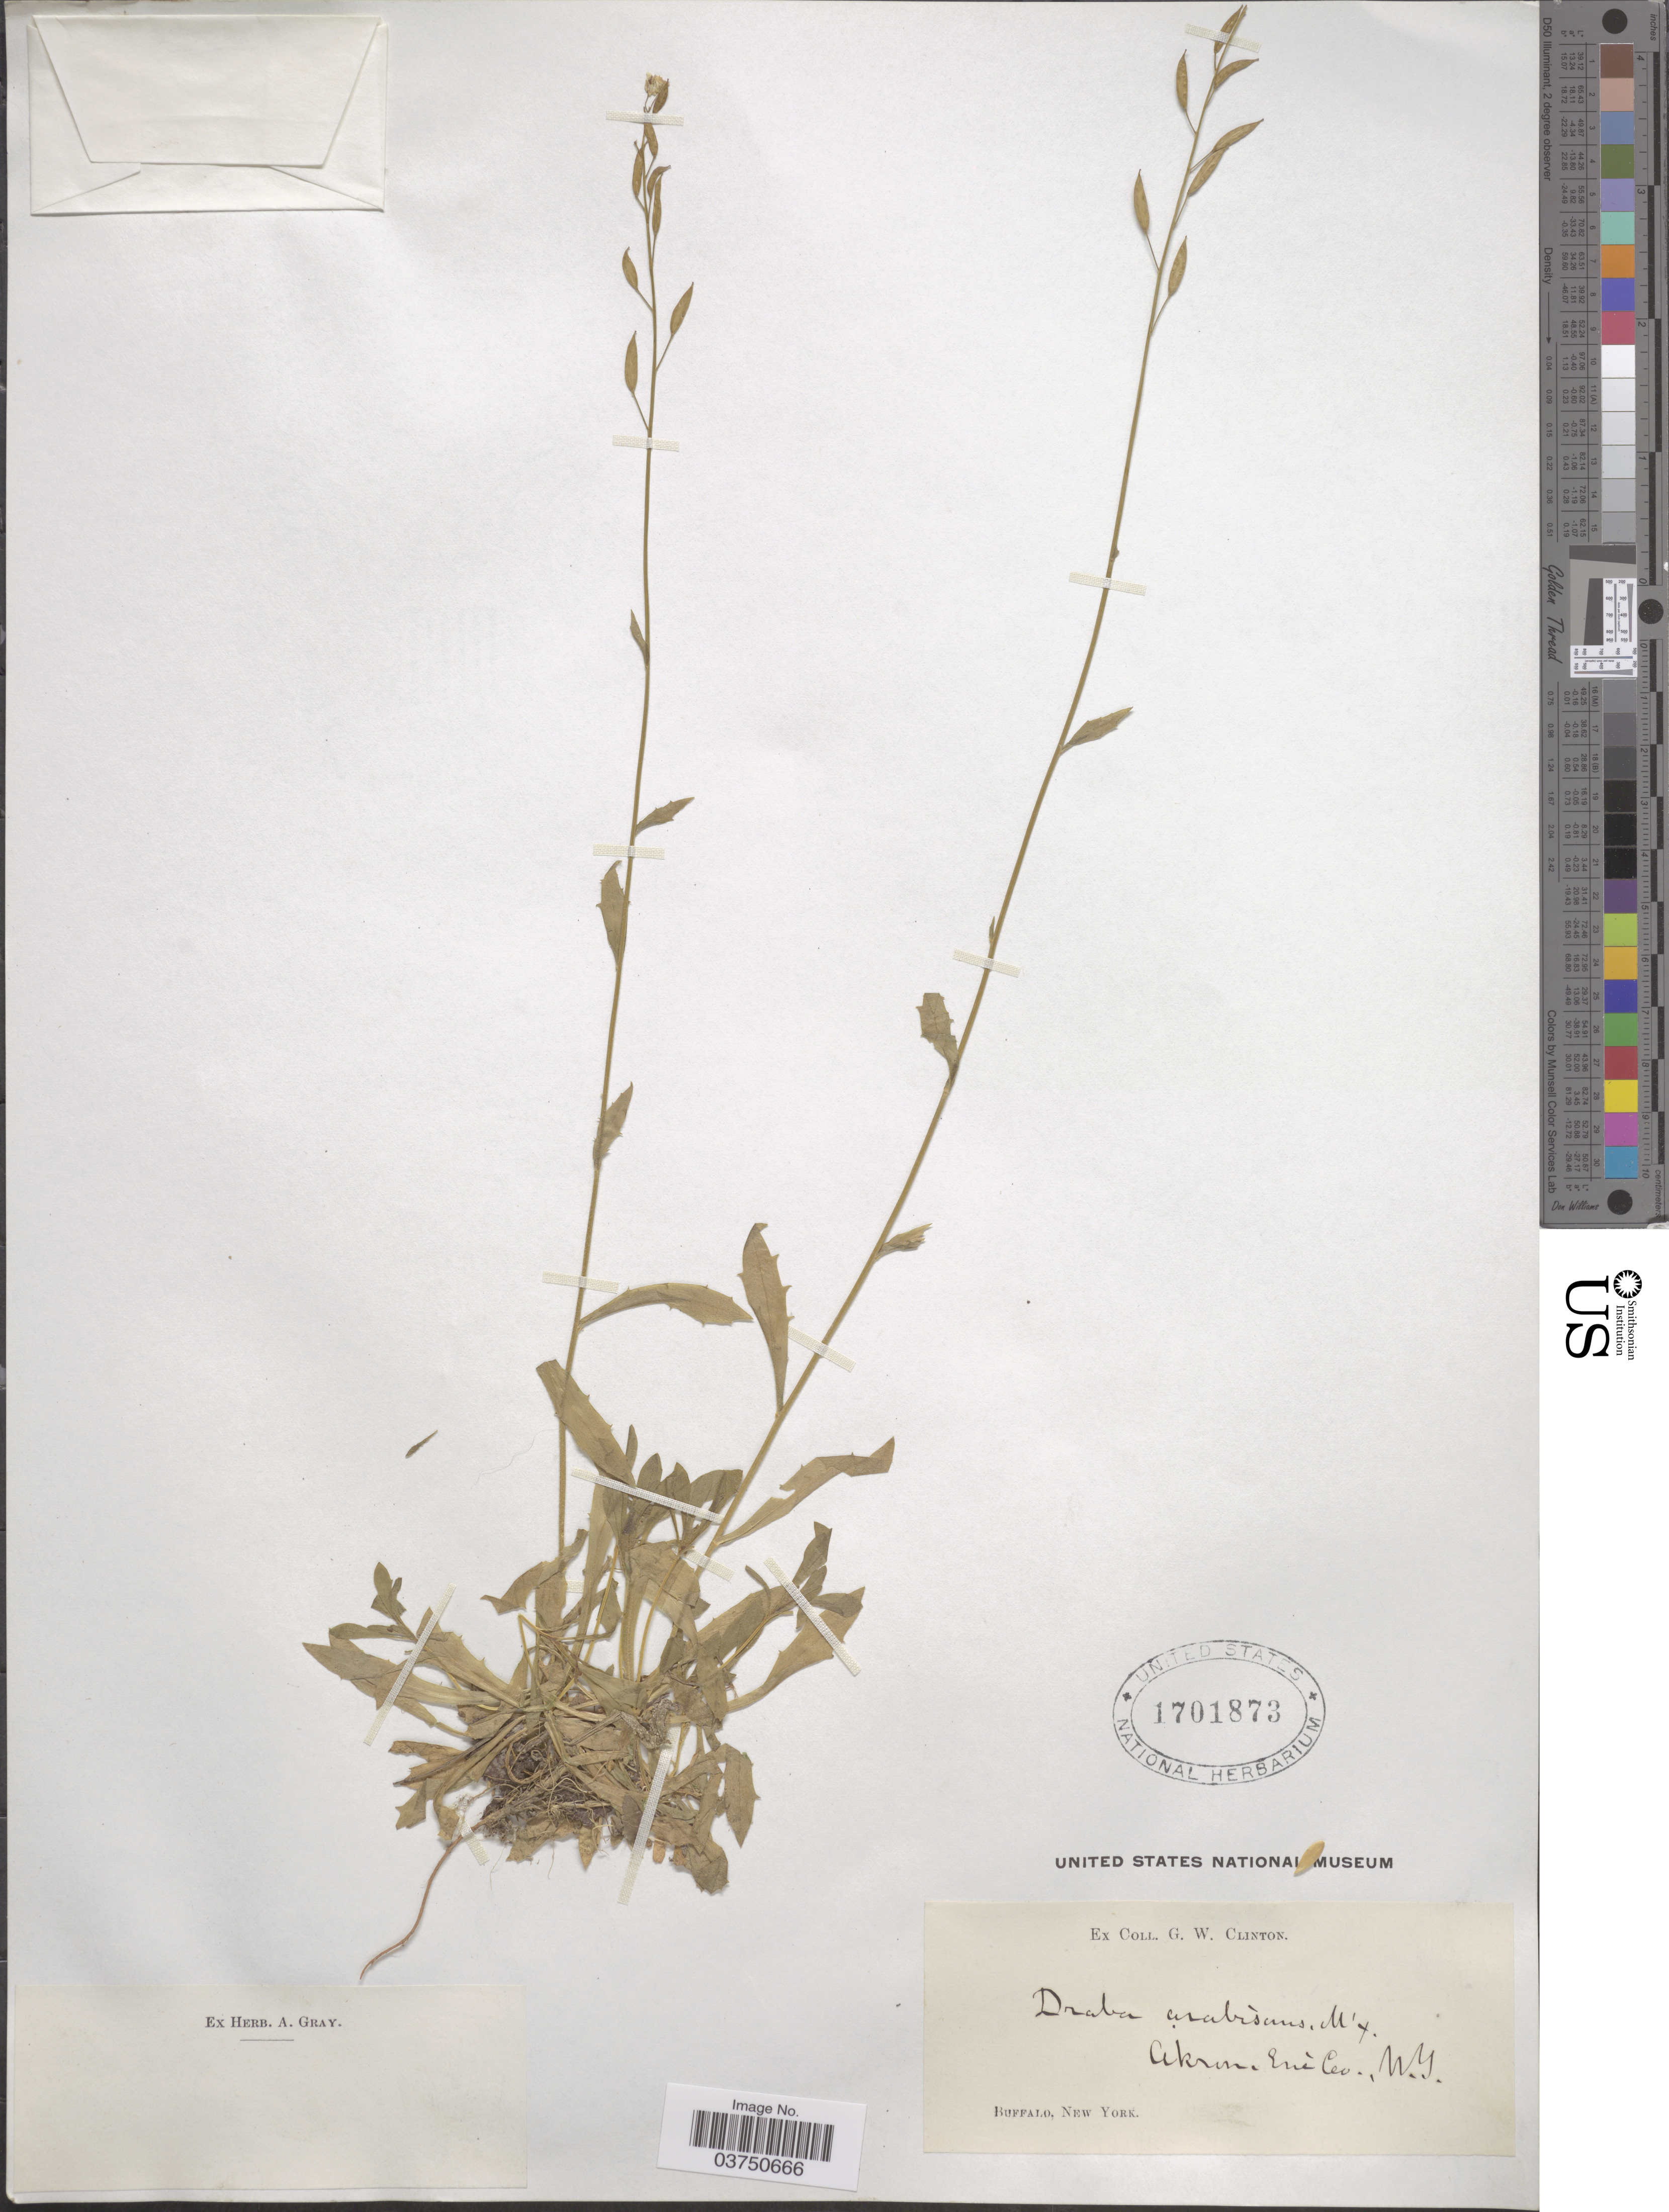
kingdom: Plantae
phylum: Tracheophyta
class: Magnoliopsida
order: Brassicales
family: Brassicaceae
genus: Draba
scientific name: Draba arabisans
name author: Michx.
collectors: G. W. Clinton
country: United States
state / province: New York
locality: Akron, Erie Co.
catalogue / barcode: US 1701873